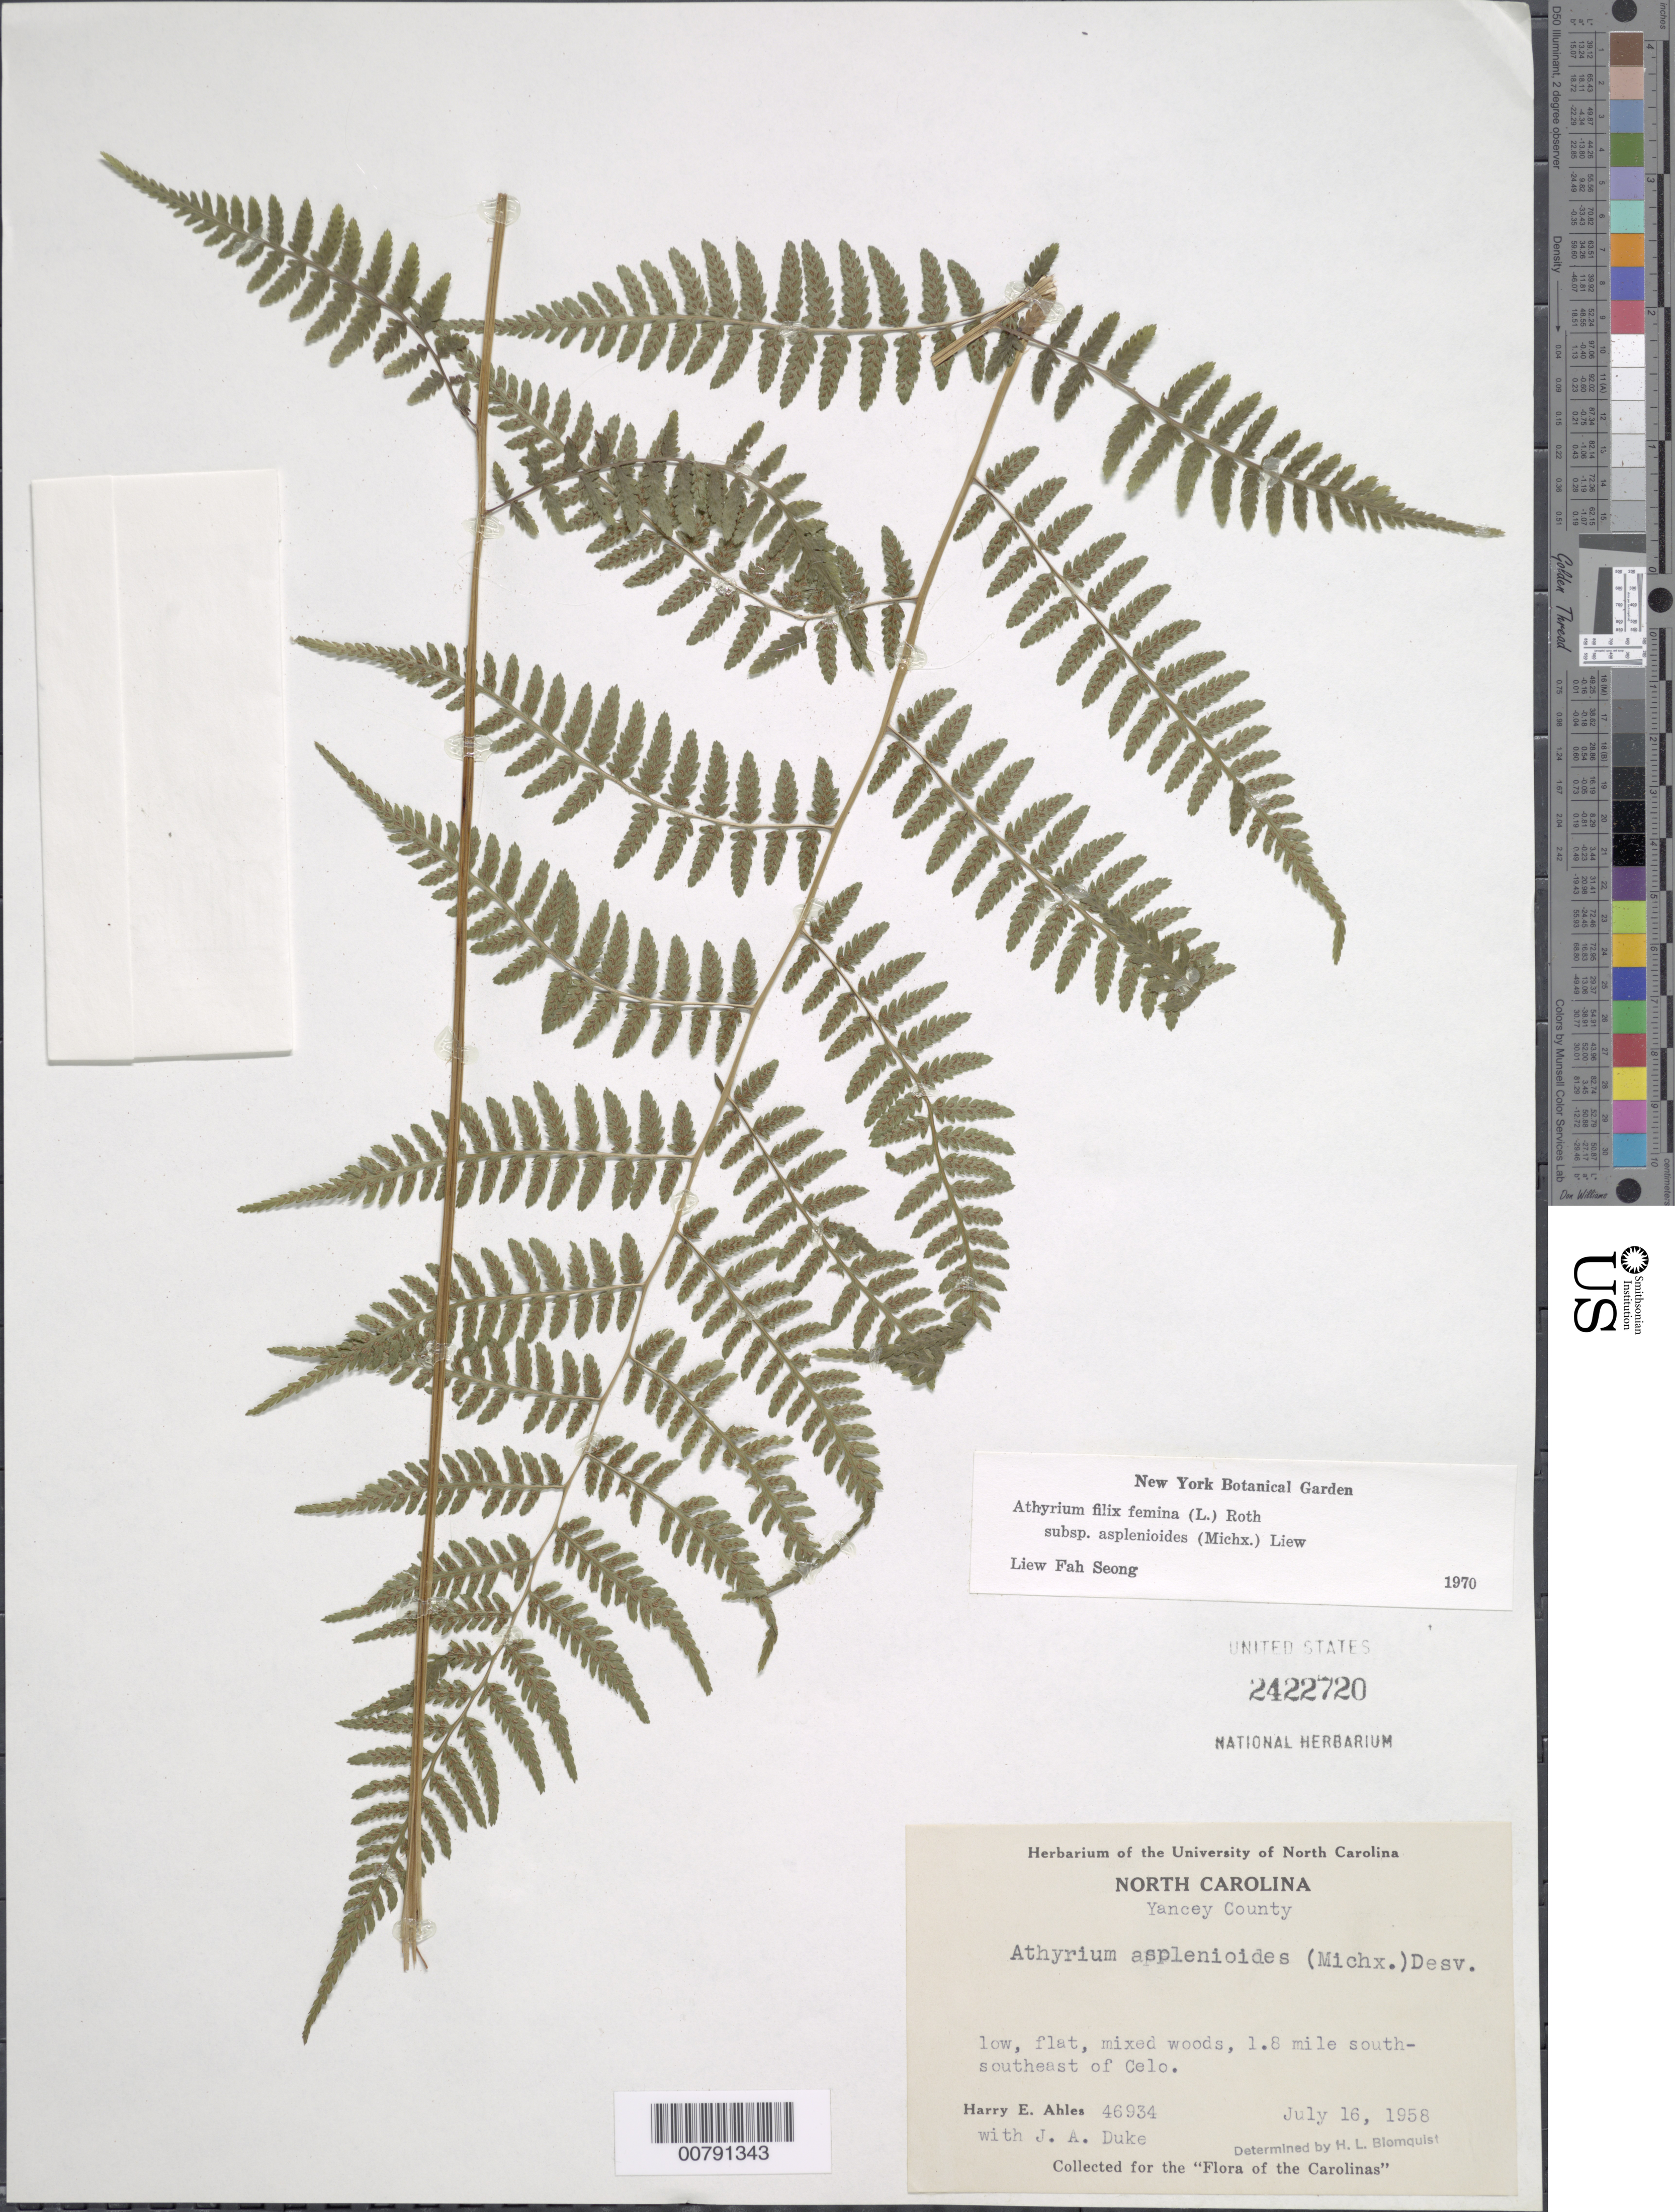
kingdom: Plantae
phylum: Tracheophyta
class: Polypodiopsida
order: Polypodiales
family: Athyriaceae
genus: Athyrium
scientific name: Athyrium filix-femina subsp. asplenioides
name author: (Michx.) Hultén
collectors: H. E. Ahles & J. A. Duke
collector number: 46934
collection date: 1958-07-16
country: United States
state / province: North Carolina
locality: Yancey County, 1.8 miles south-southeast of Celo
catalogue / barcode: US 2422720